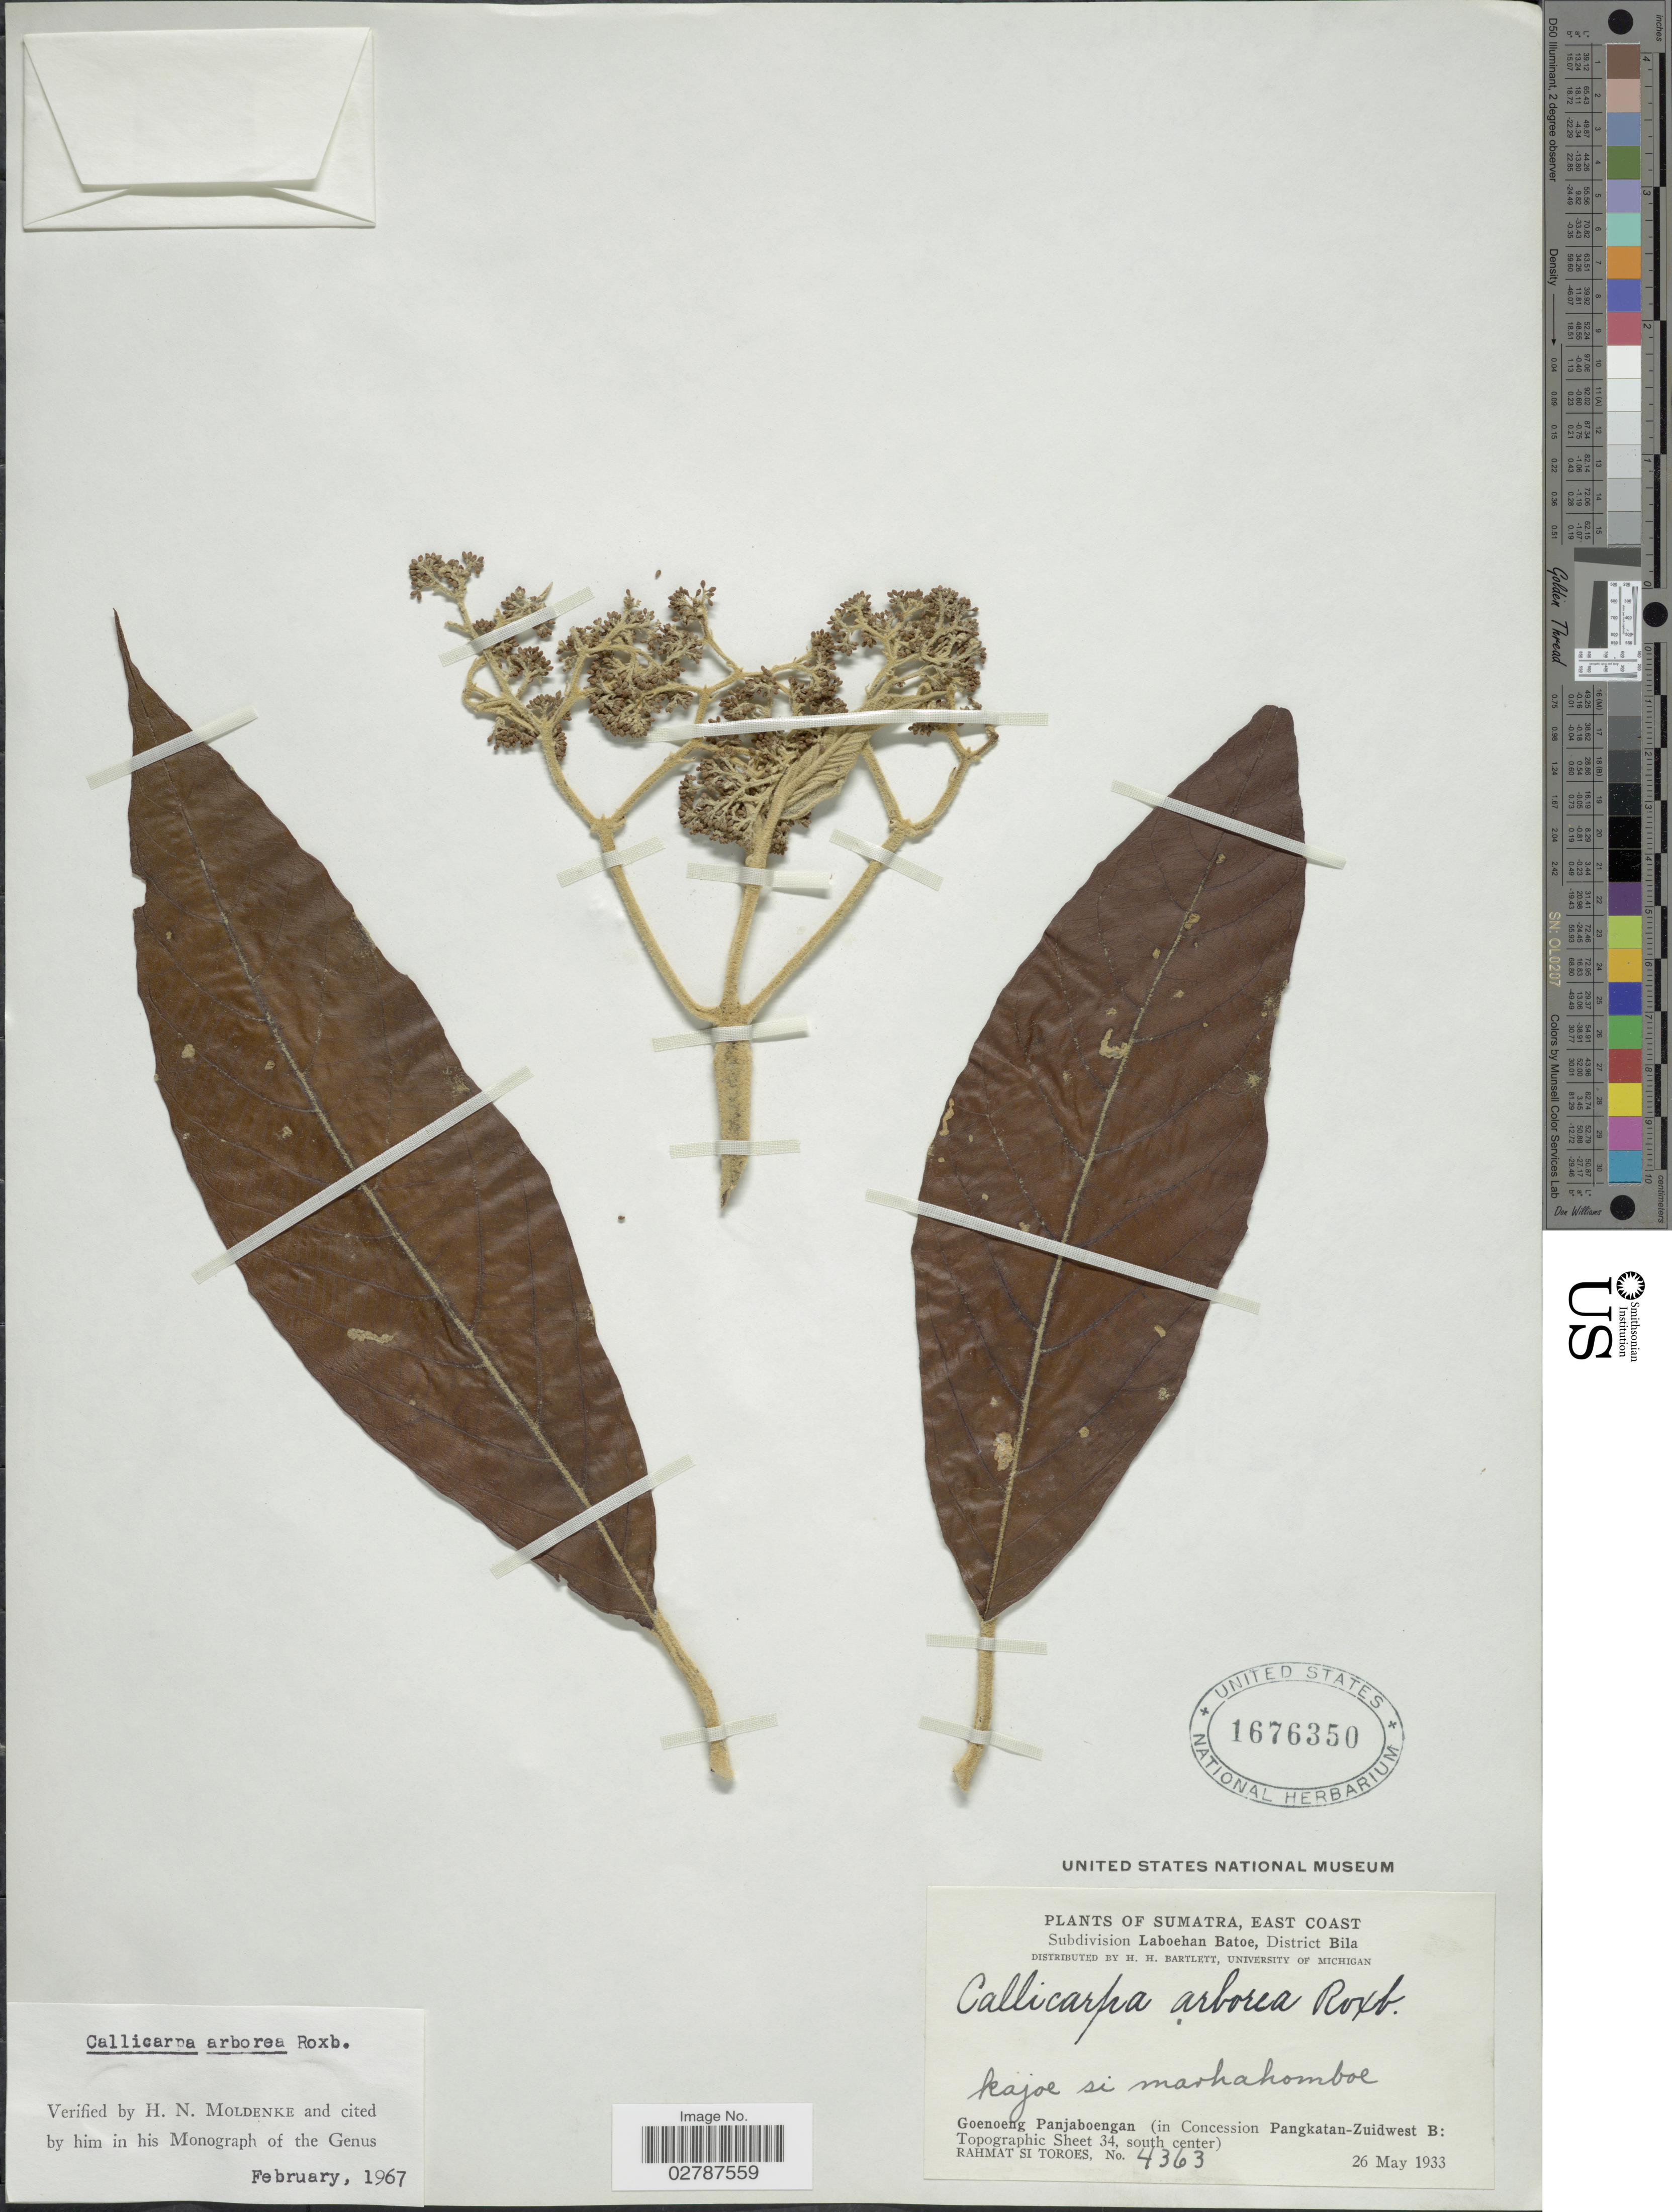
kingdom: Plantae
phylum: Tracheophyta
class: Magnoliopsida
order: Lamiales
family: Lamiaceae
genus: Callicarpa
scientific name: Callicarpa arborea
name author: Roxb.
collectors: Rahmat Si Boeea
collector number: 4363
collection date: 1933-05-26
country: Indonesia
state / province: Sumatra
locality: East Coast. Subdivision Laboehan Batoe, District Bila. Goenoeng Panjaboengan (in Concession Pangkatan-Zuidwest B: Topographic Sheet 34, south center).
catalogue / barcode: US 1676350